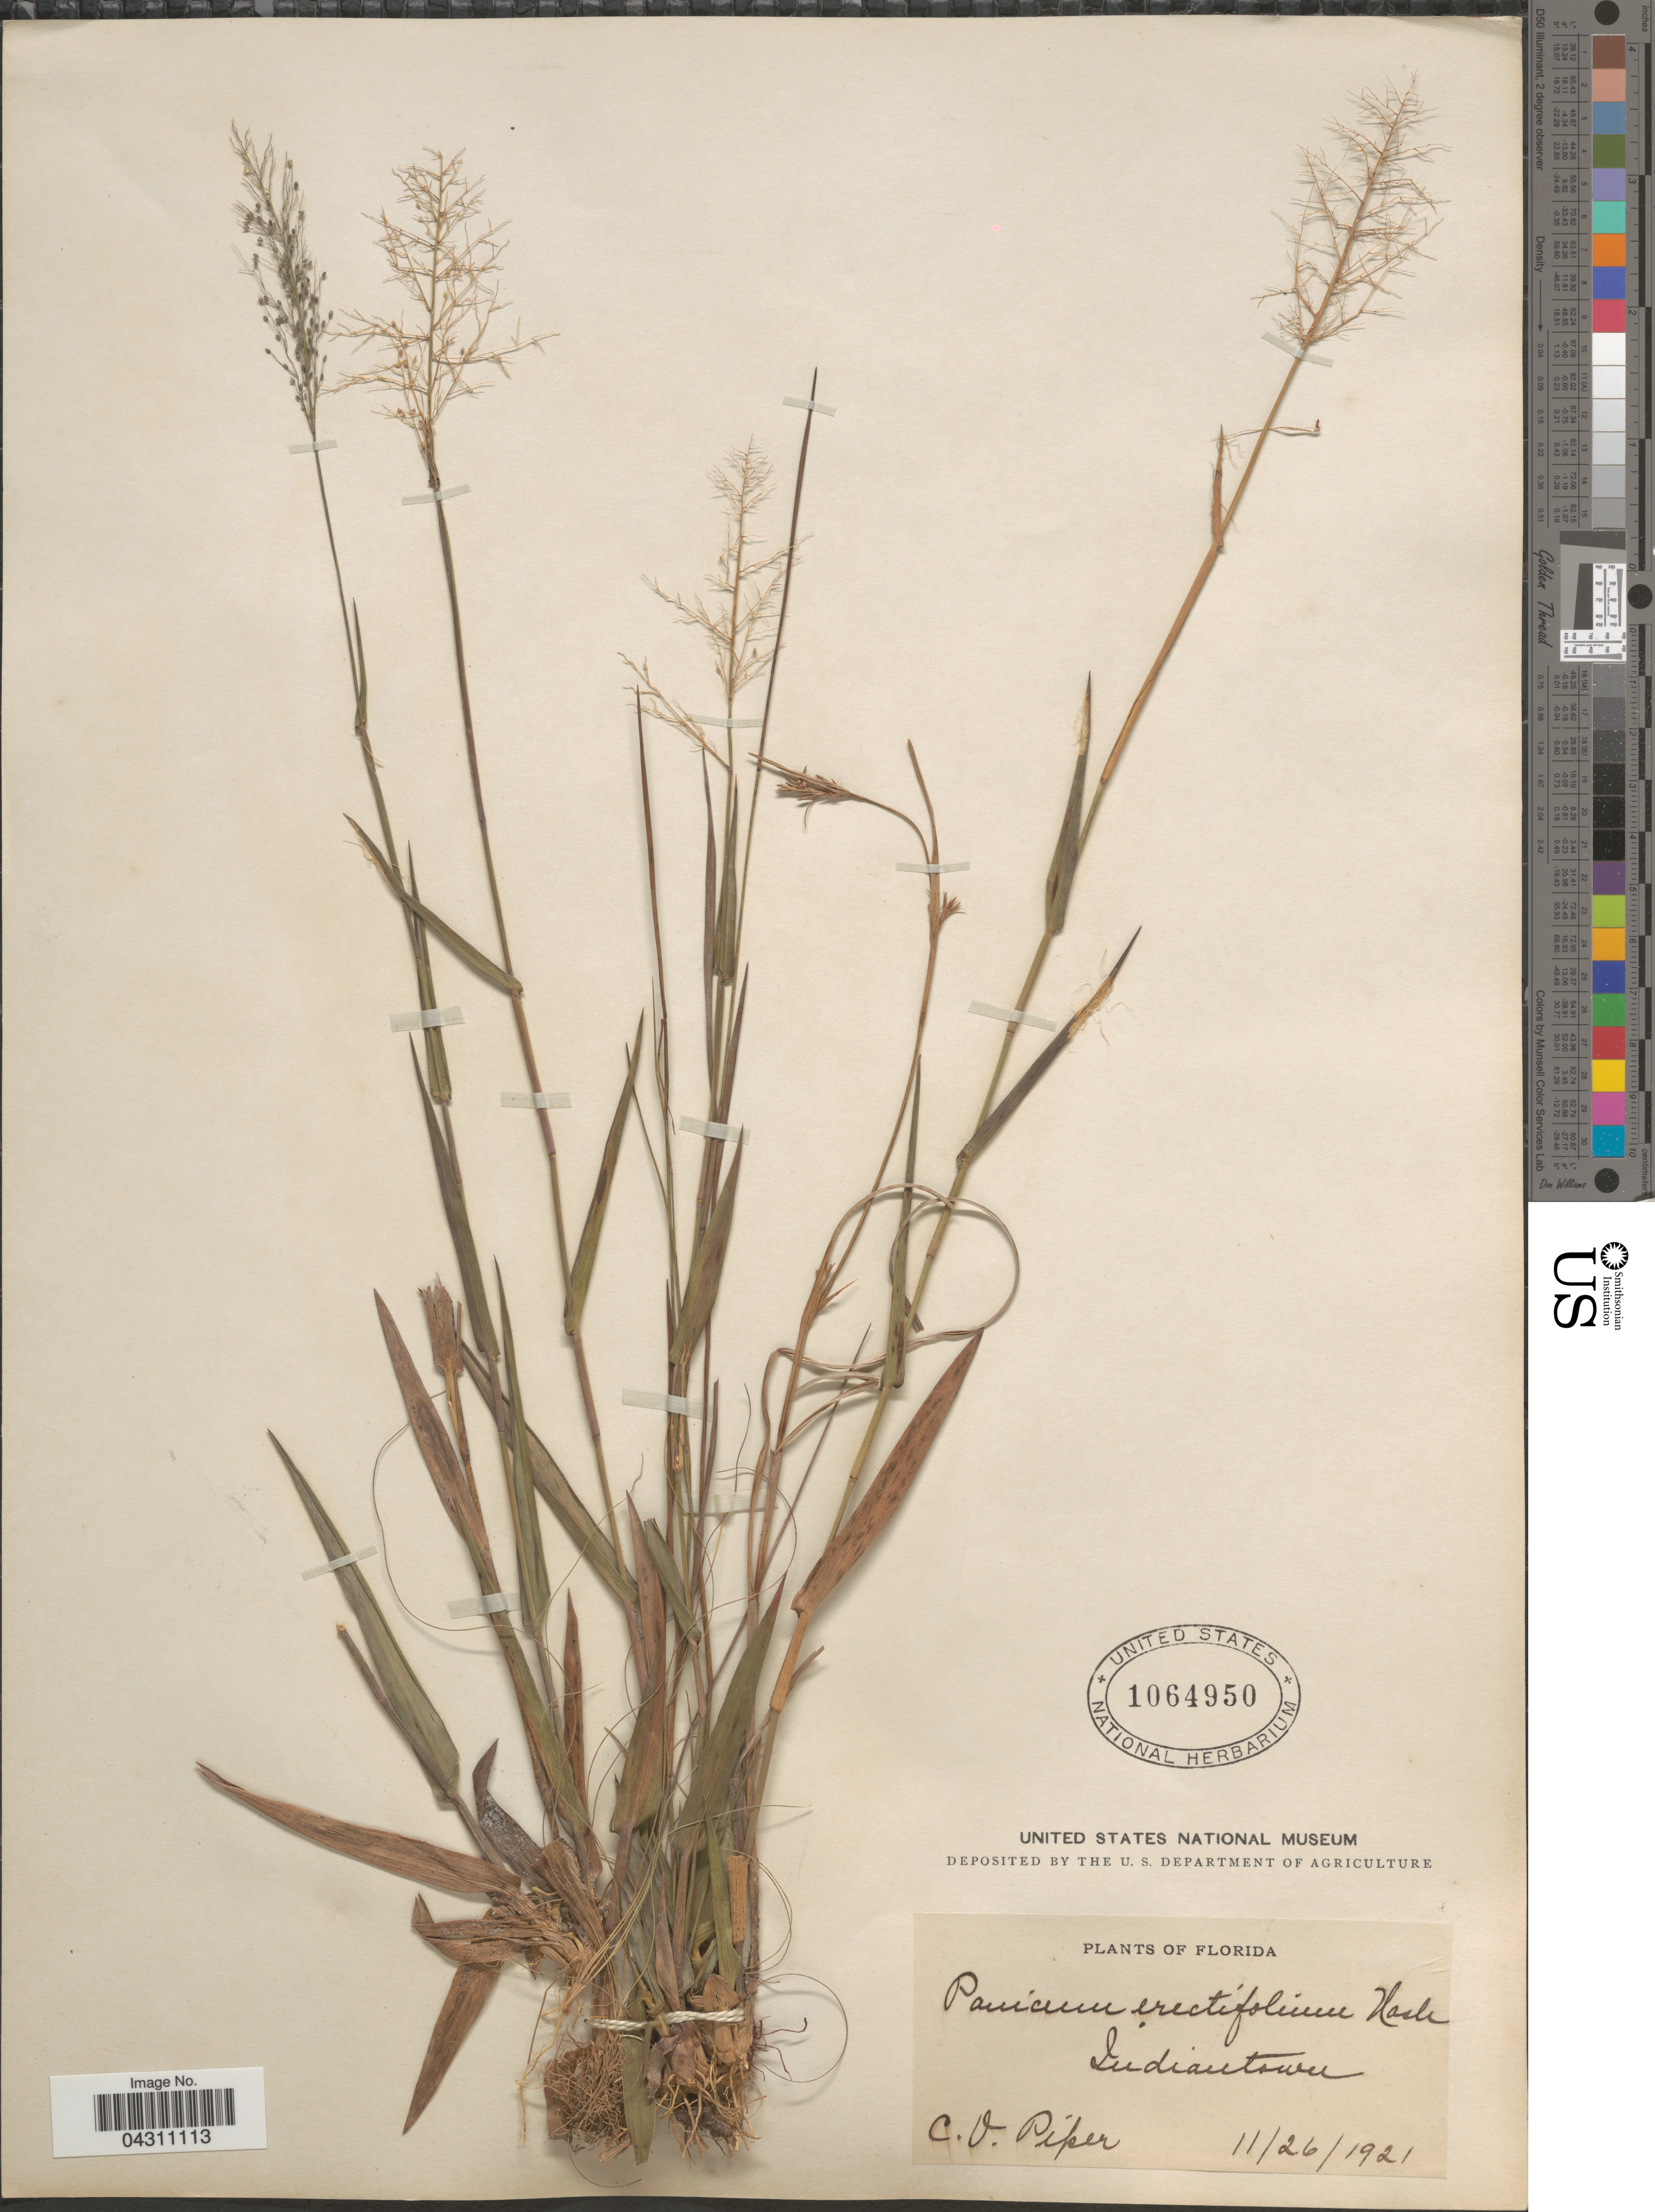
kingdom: Plantae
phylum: Tracheophyta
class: Liliopsida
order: Poales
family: Poaceae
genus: Dichanthelium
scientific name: Dichanthelium sphaerocarpon var. floridanum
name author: (Vasey) Davidse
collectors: C. V. Piper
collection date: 1921-11-26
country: United States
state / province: Florida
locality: Indiantown.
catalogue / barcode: US 1064950